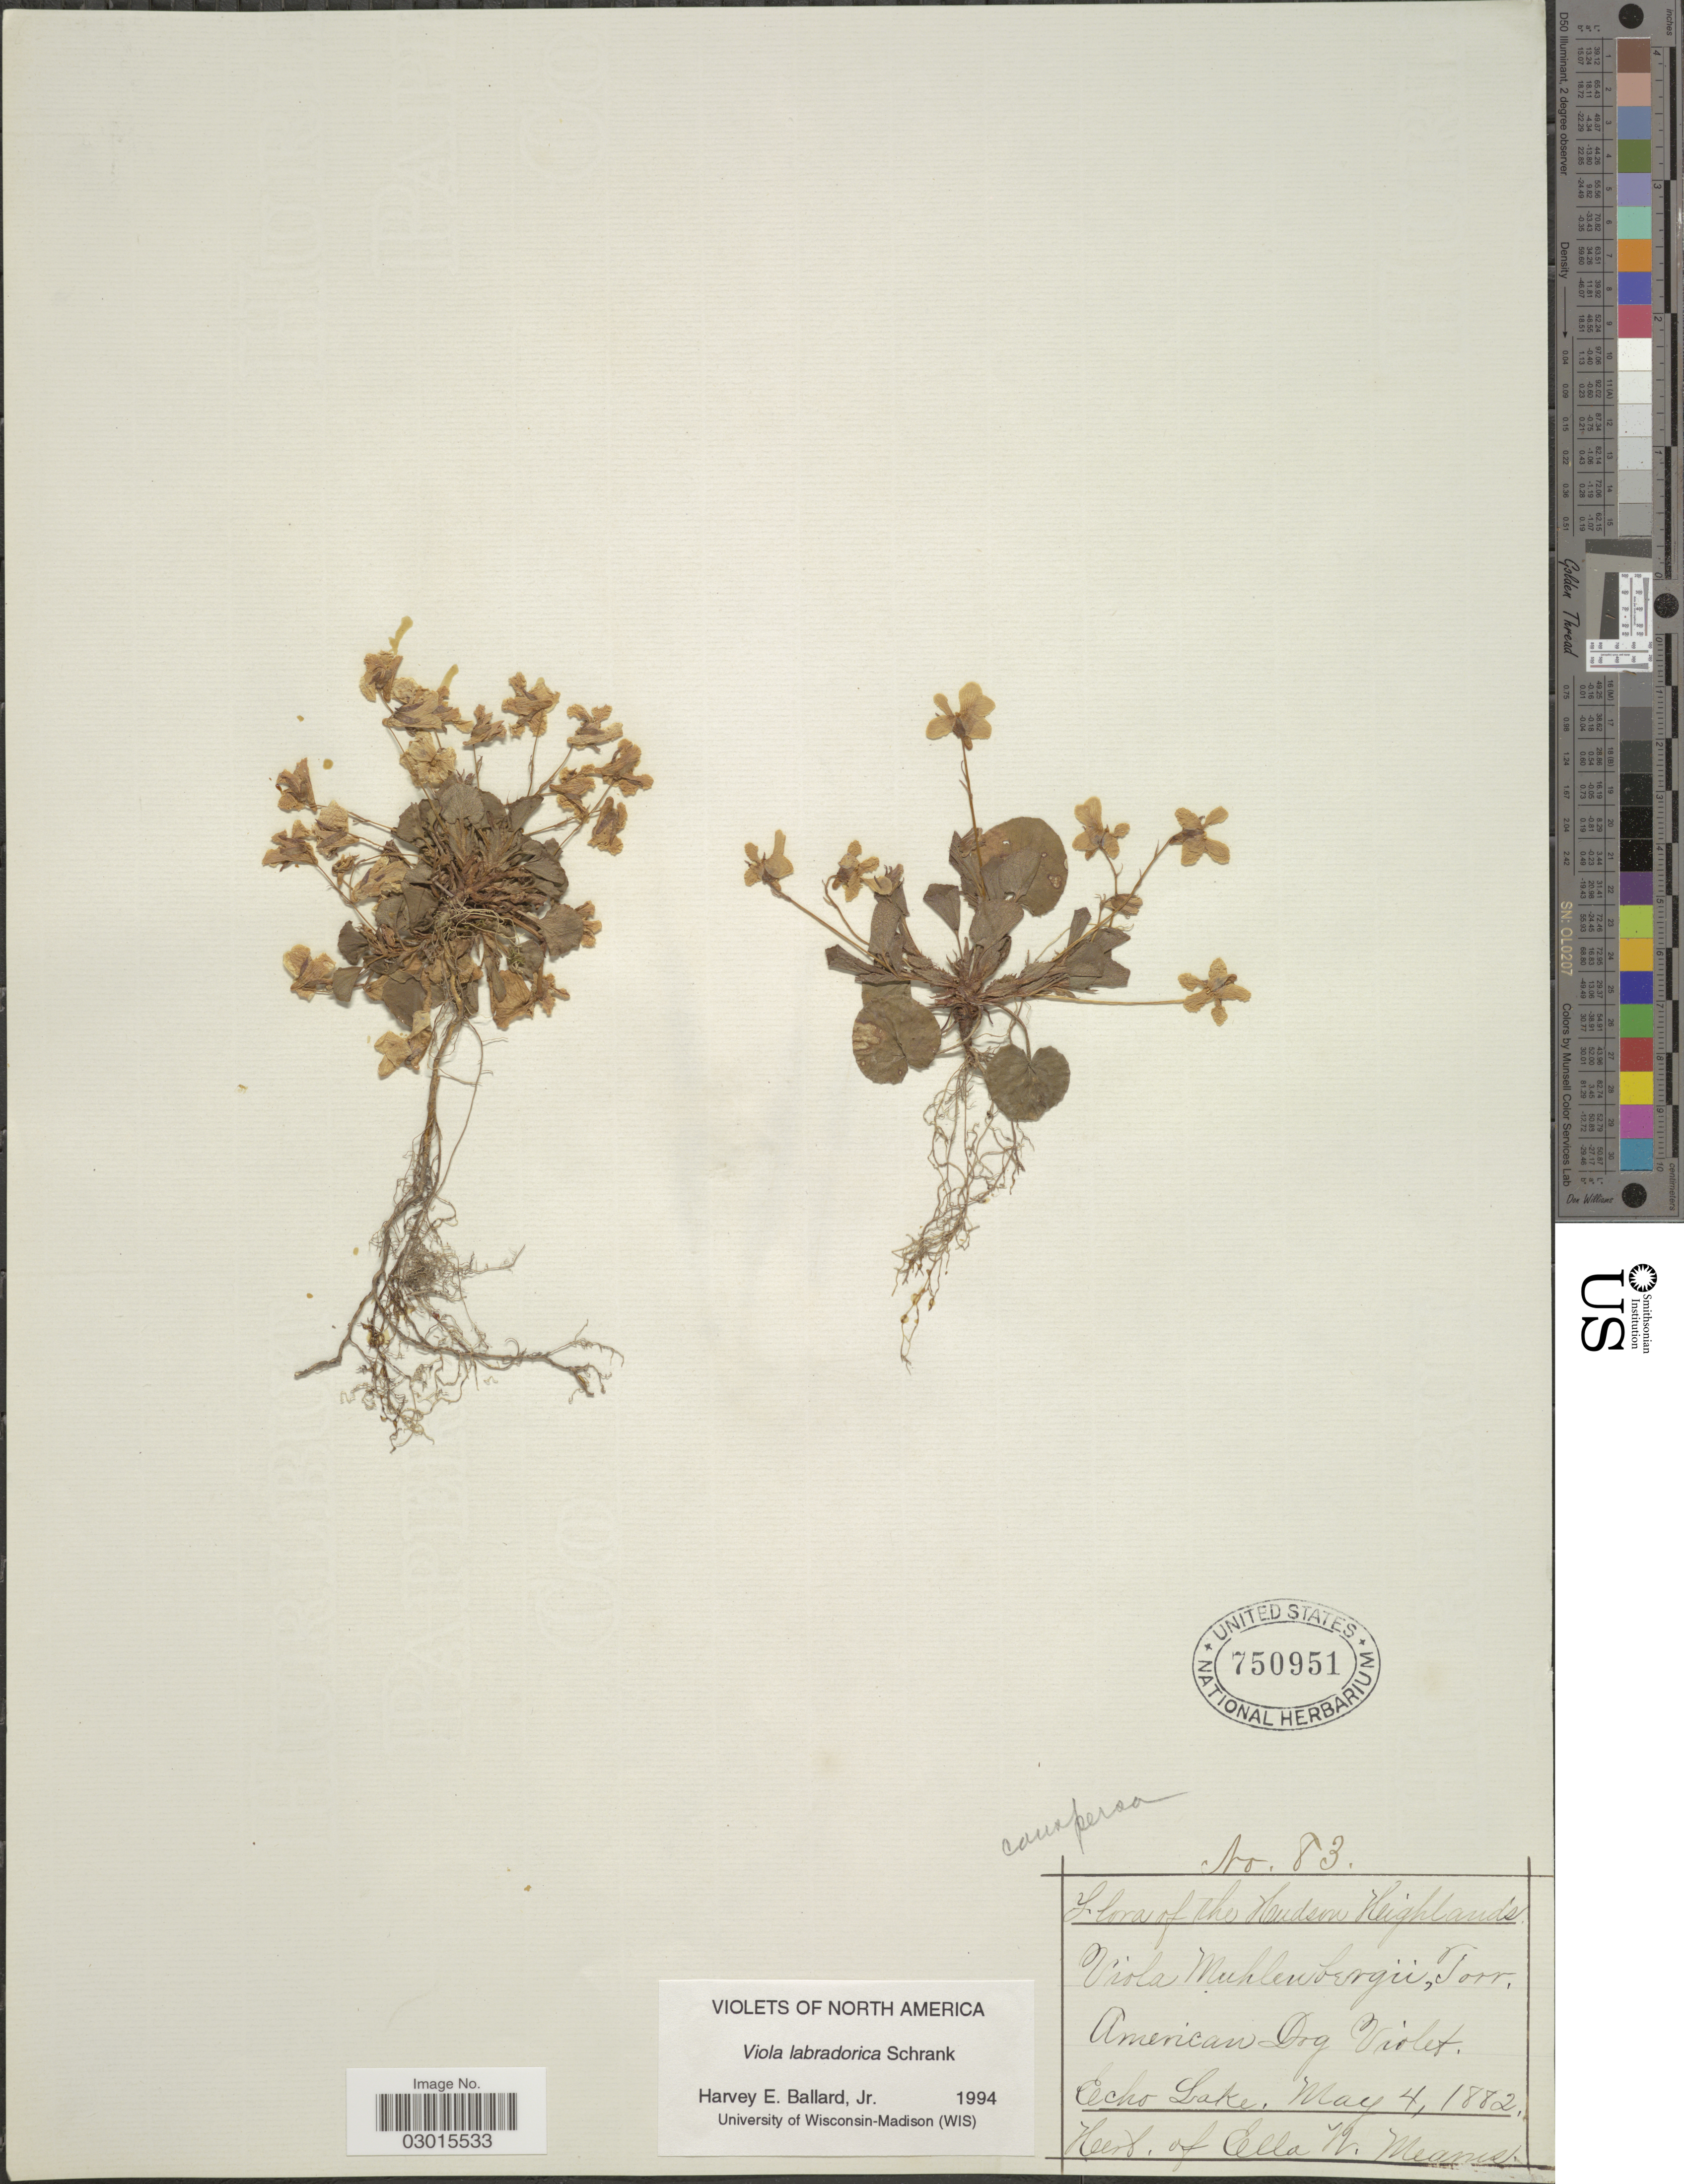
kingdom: Plantae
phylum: Tracheophyta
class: Magnoliopsida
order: Malpighiales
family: Violaceae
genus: Viola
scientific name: Viola labradorica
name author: Schrank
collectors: ex herb. Ella W. Mearns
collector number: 83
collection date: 1882-05-04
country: United States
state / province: New York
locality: Hudson Highlands. Echo Lake.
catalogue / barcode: US 750951